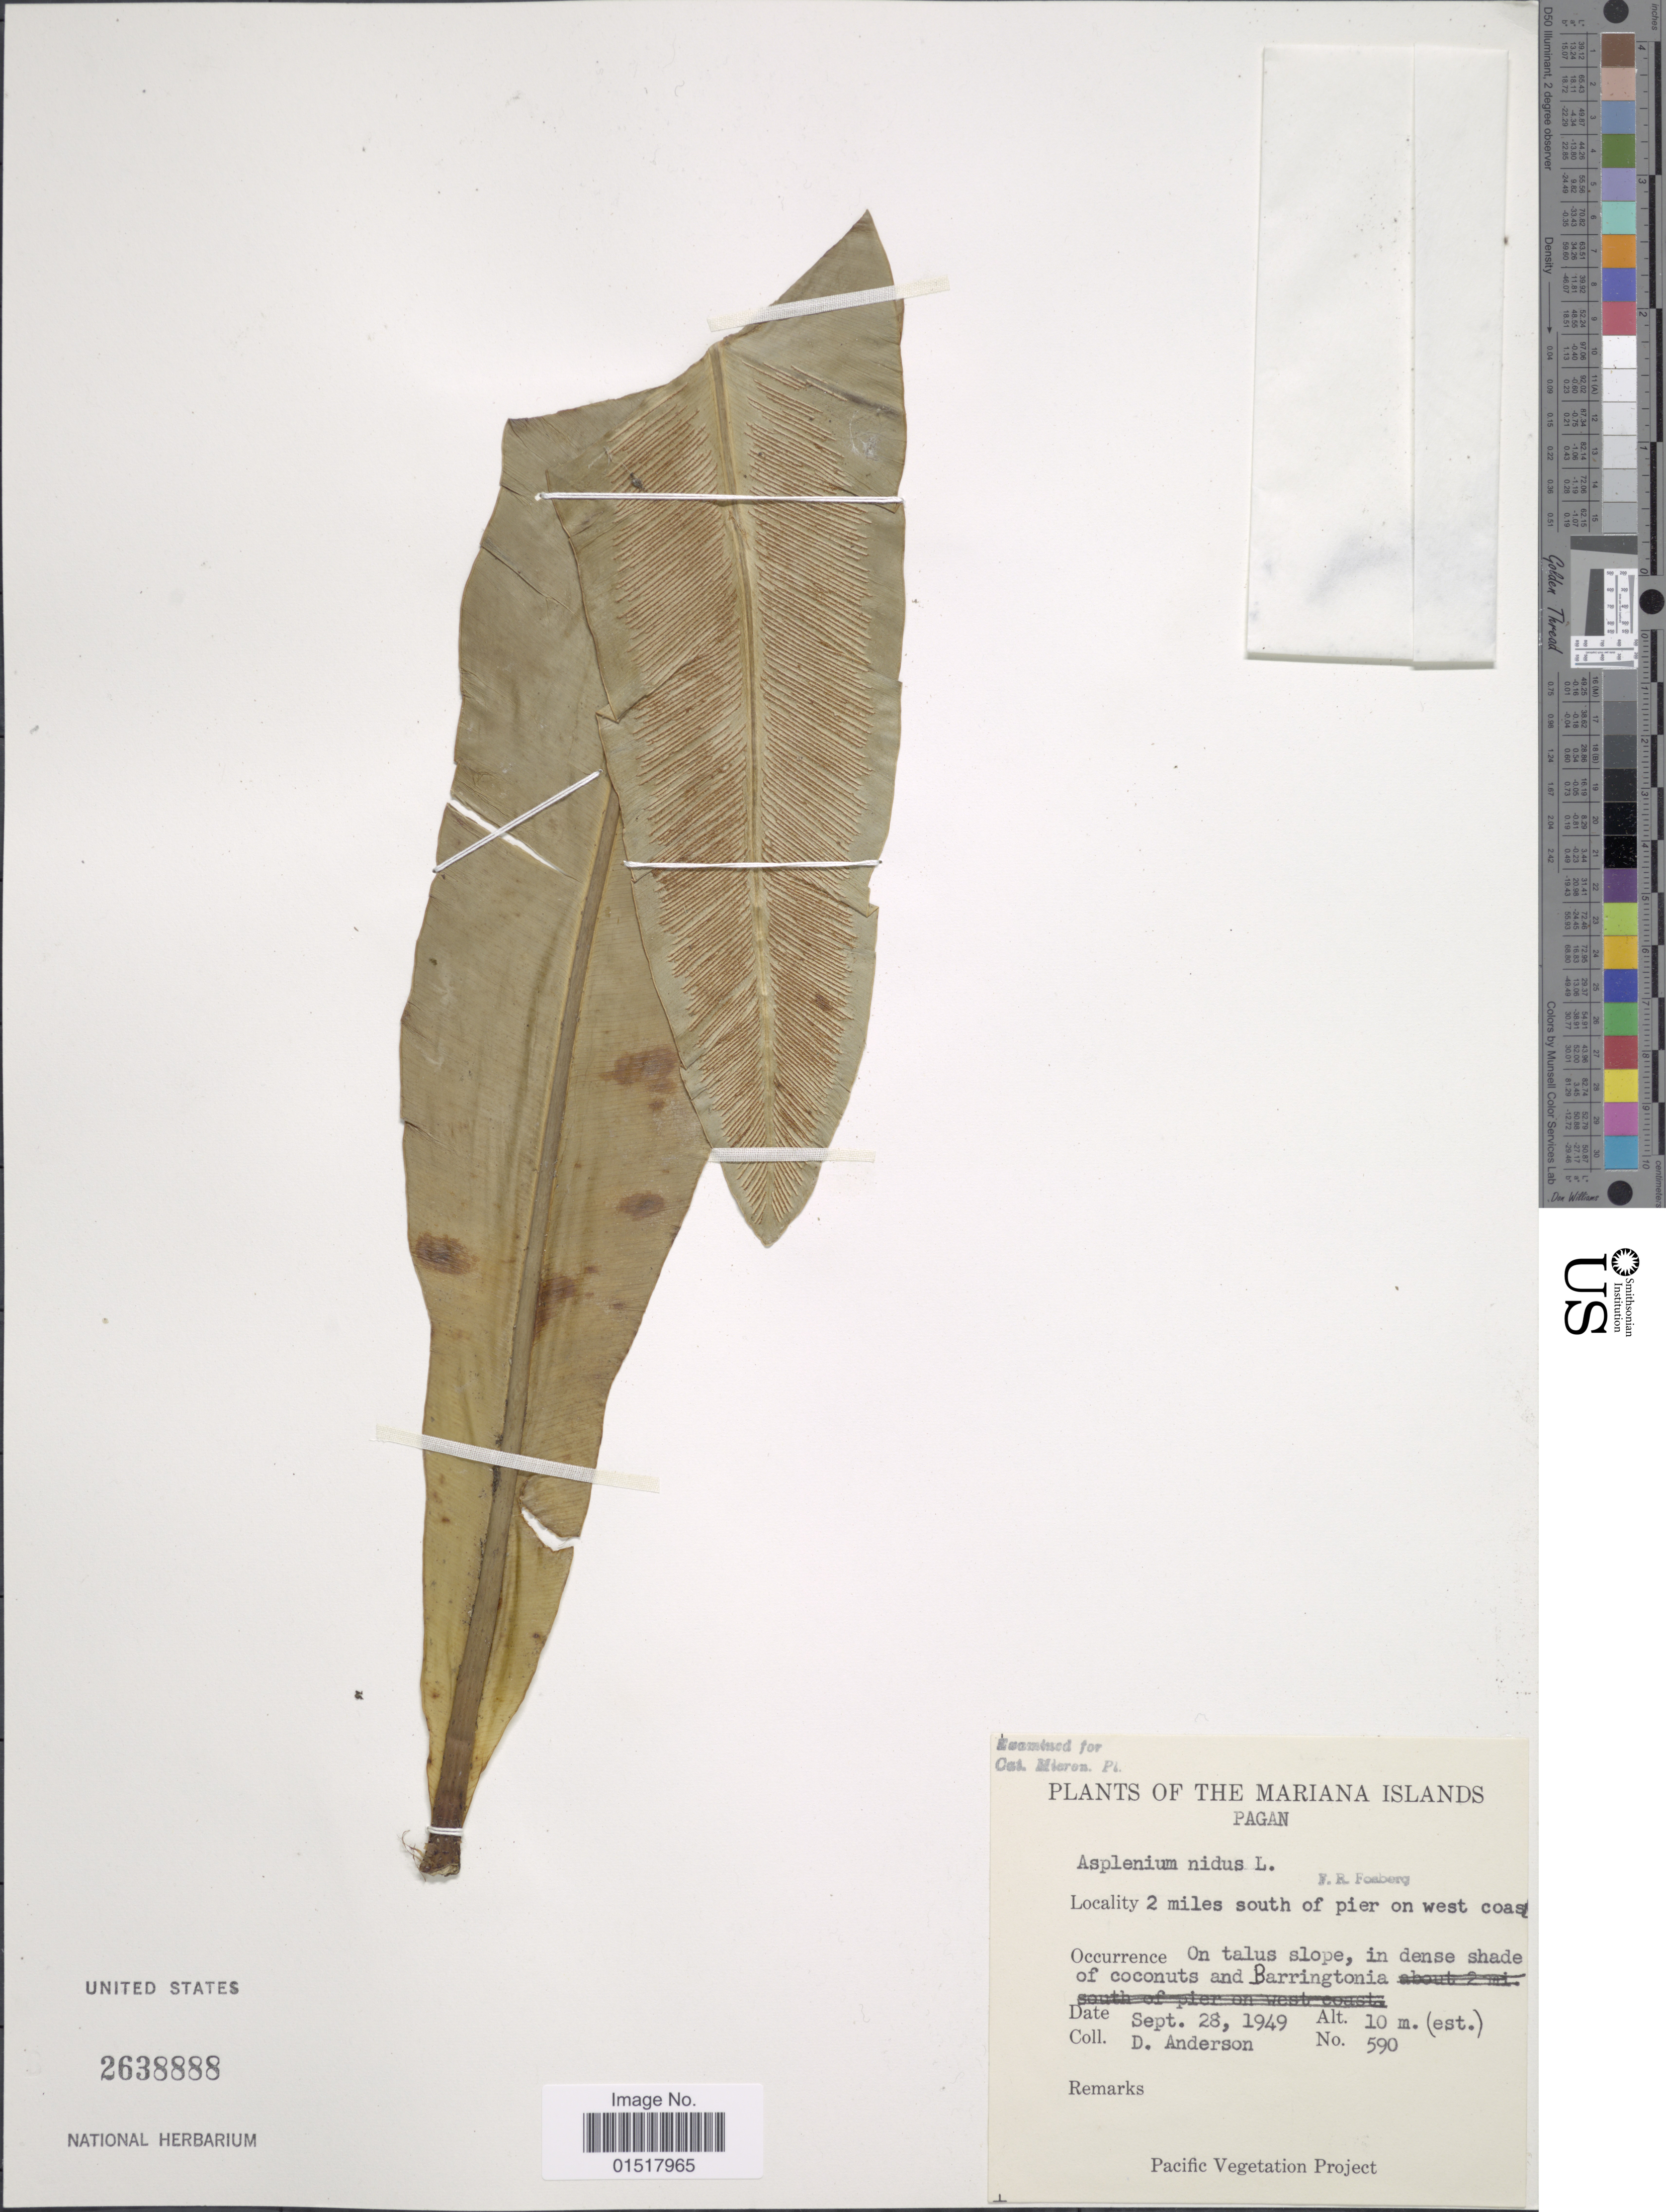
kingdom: Plantae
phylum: Tracheophyta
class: Polypodiopsida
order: Polypodiales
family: Aspleniaceae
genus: Asplenium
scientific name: Asplenium nidus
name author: L.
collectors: D. Anderson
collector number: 590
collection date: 1949-09-28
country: Northern Mariana Islands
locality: Mariana Islands. Pagan. 2 miles south of pier on west coast.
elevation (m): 10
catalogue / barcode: US 2638888